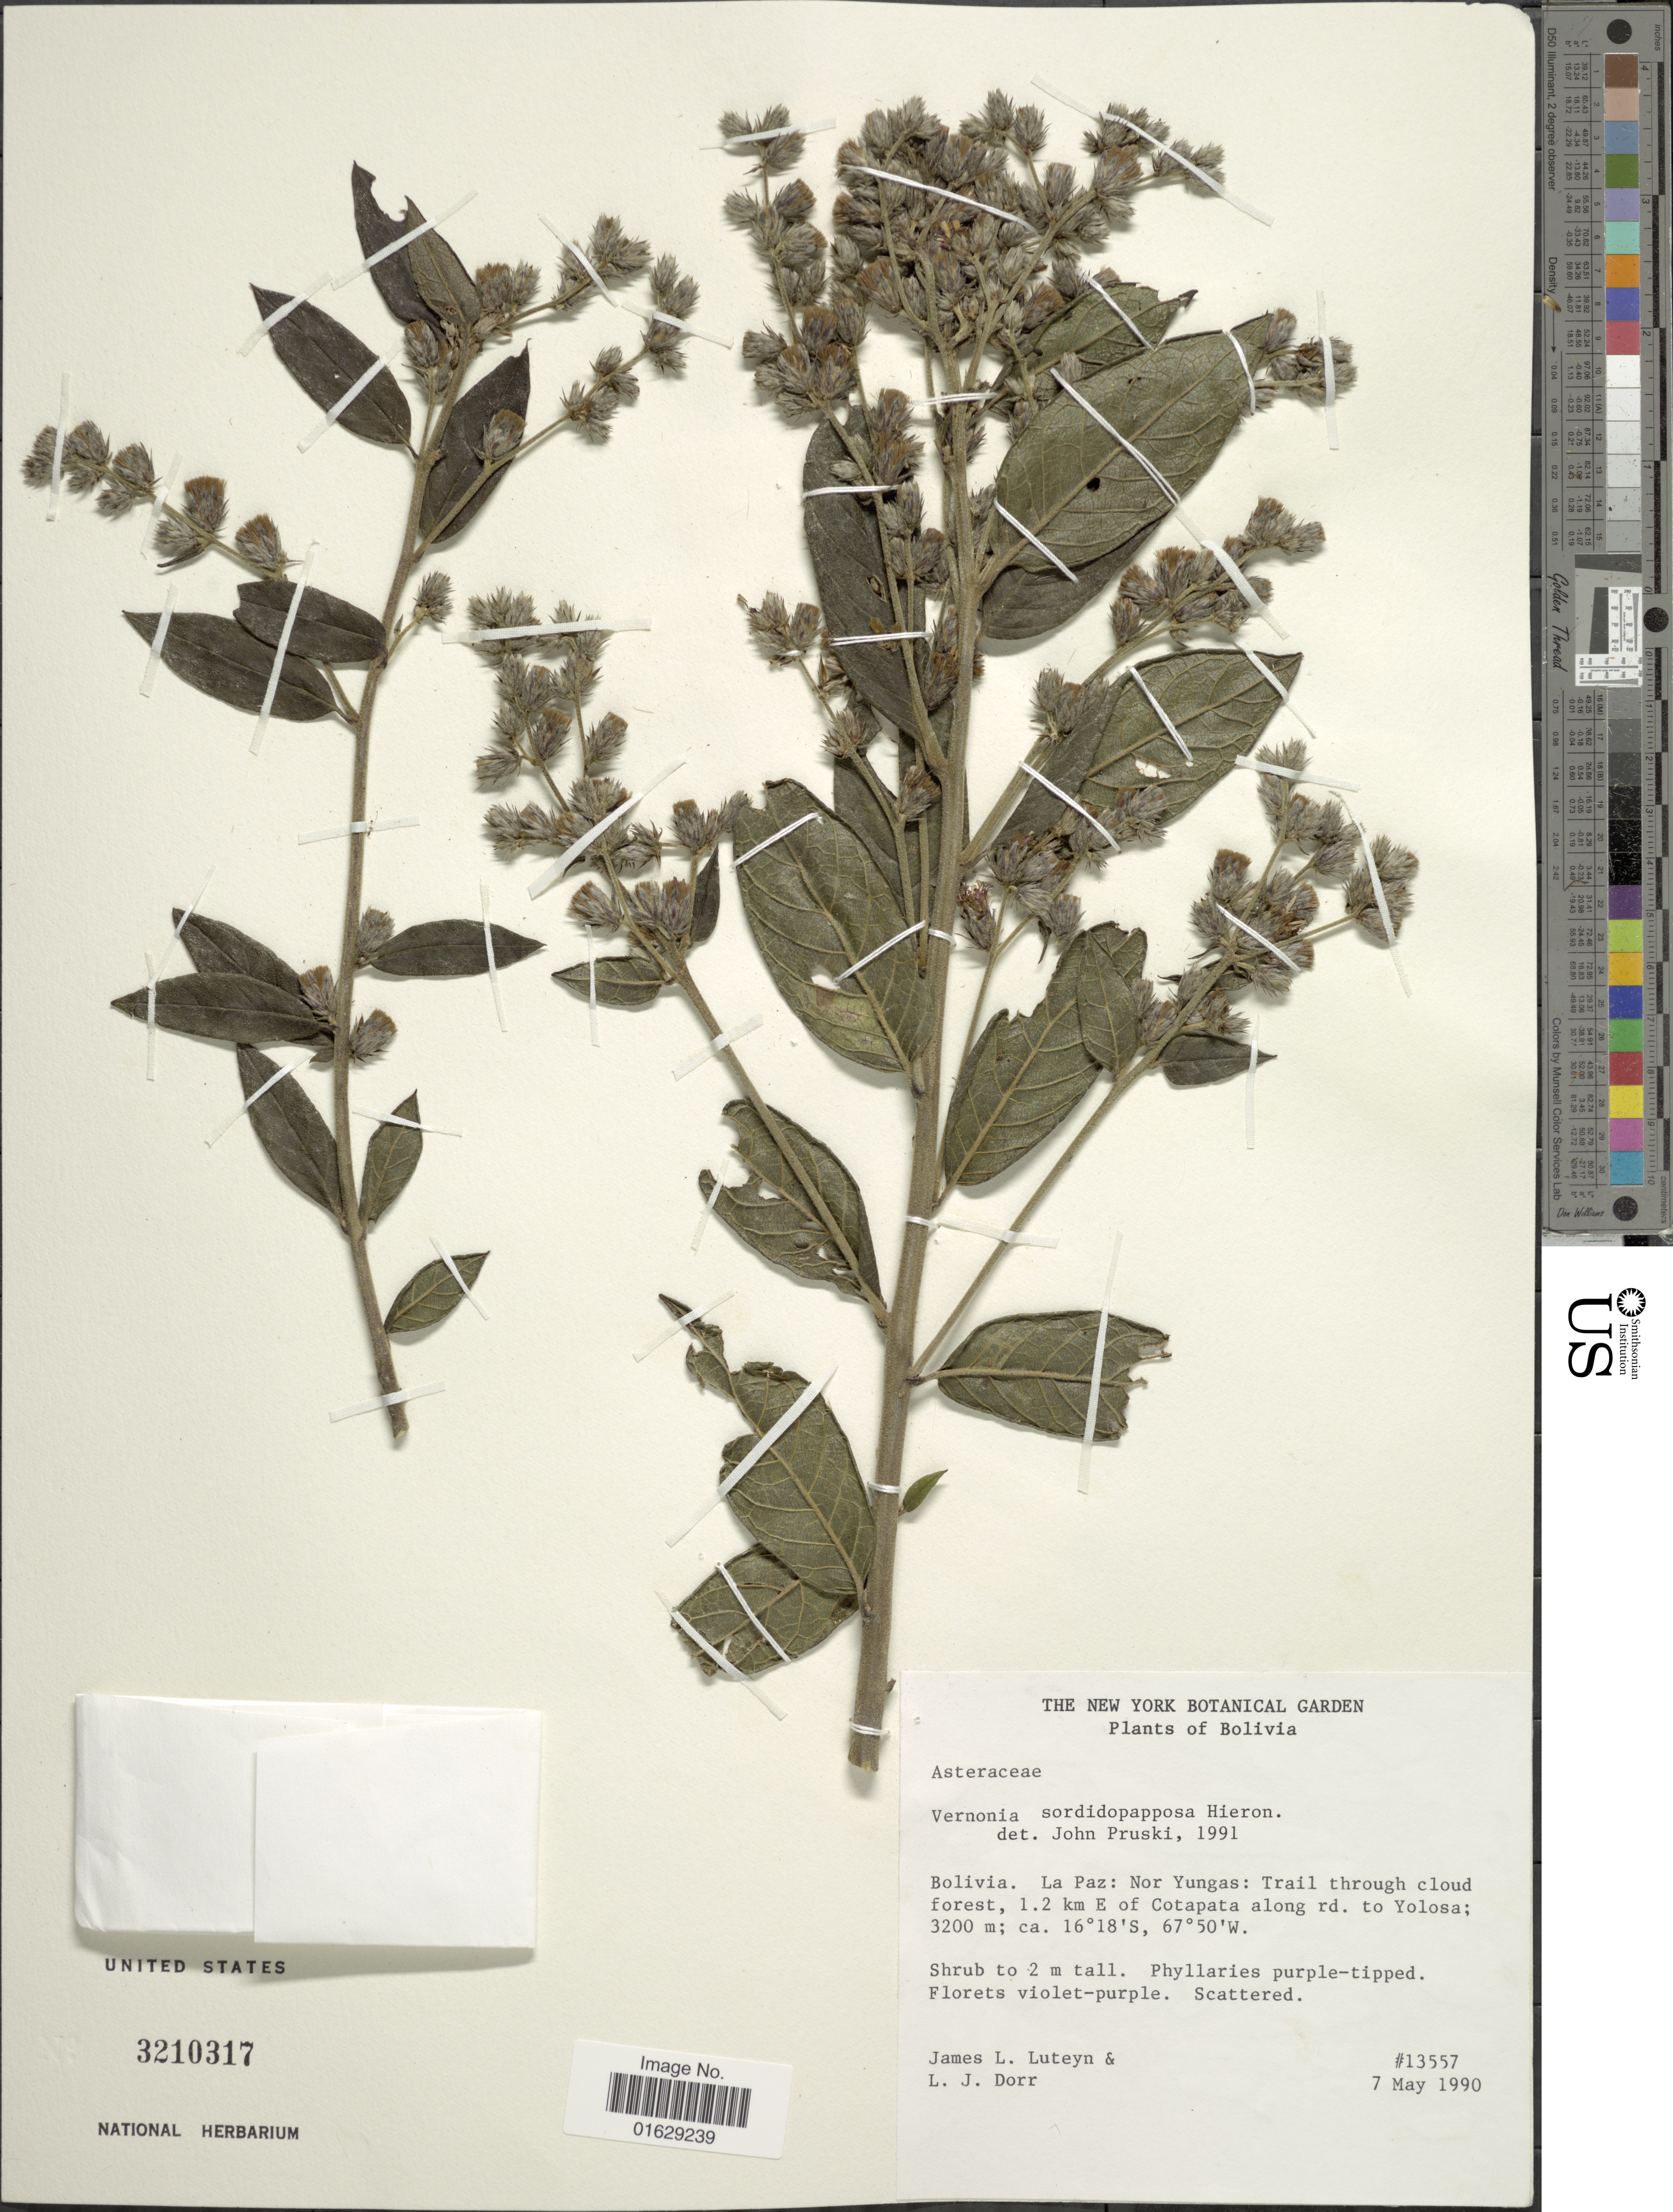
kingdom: Plantae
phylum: Tracheophyta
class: Magnoliopsida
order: Asterales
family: Asteraceae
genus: Lepidaploa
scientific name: Lepidaploa sordidopapposa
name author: (Hieron.) H. Rob.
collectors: J. L. Luteyn & L. J. Dorr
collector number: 13557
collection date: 1990-05-07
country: Bolivia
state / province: La Paz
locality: La Paz: Nor Yungas: trail through cloud forest, 1.2 km E of Cotapata along rd. to Yolosa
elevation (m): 3200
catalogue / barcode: US 3210317